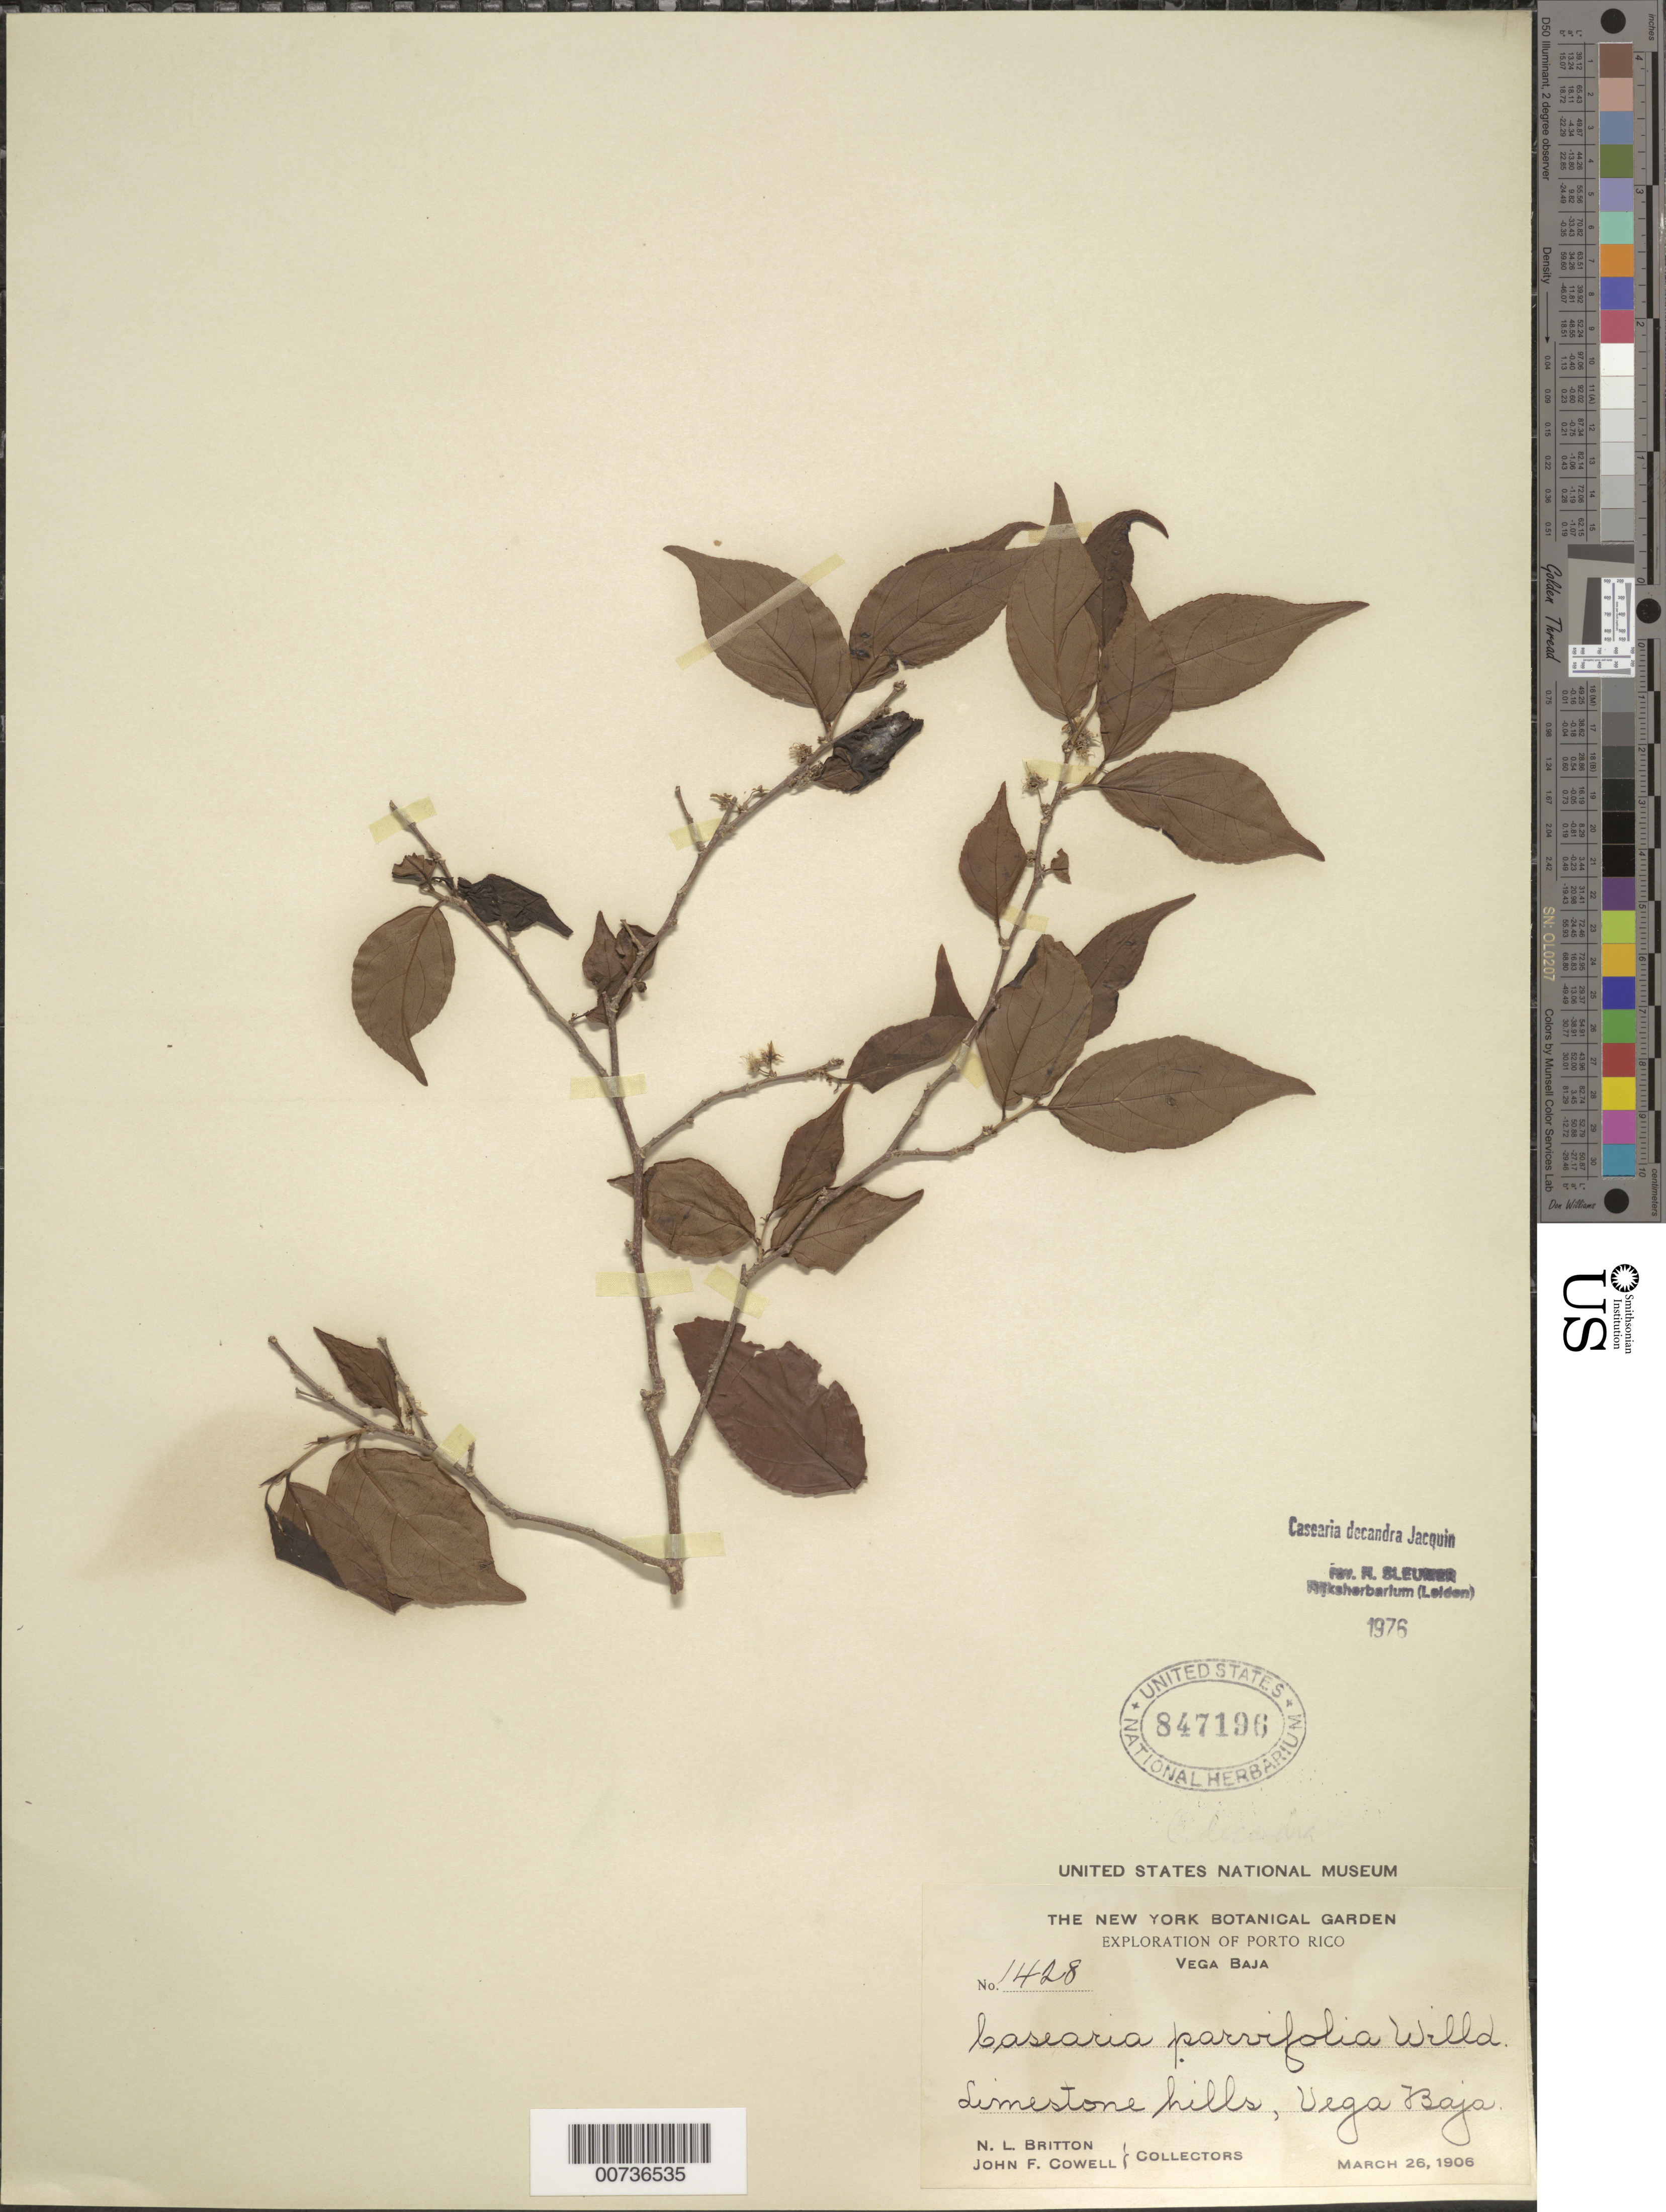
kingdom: Plantae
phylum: Tracheophyta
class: Magnoliopsida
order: Malpighiales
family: Salicaceae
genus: Casearia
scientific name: Casearia decandra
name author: Jacq.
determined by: Sleumer, H. O.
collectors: N. Britton & J. F. Cowell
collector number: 1428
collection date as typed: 26 Mar 1906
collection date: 1906-03-26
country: Puerto Rico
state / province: Vega Baja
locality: Vega Baja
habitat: Limestone hills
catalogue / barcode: US 847196